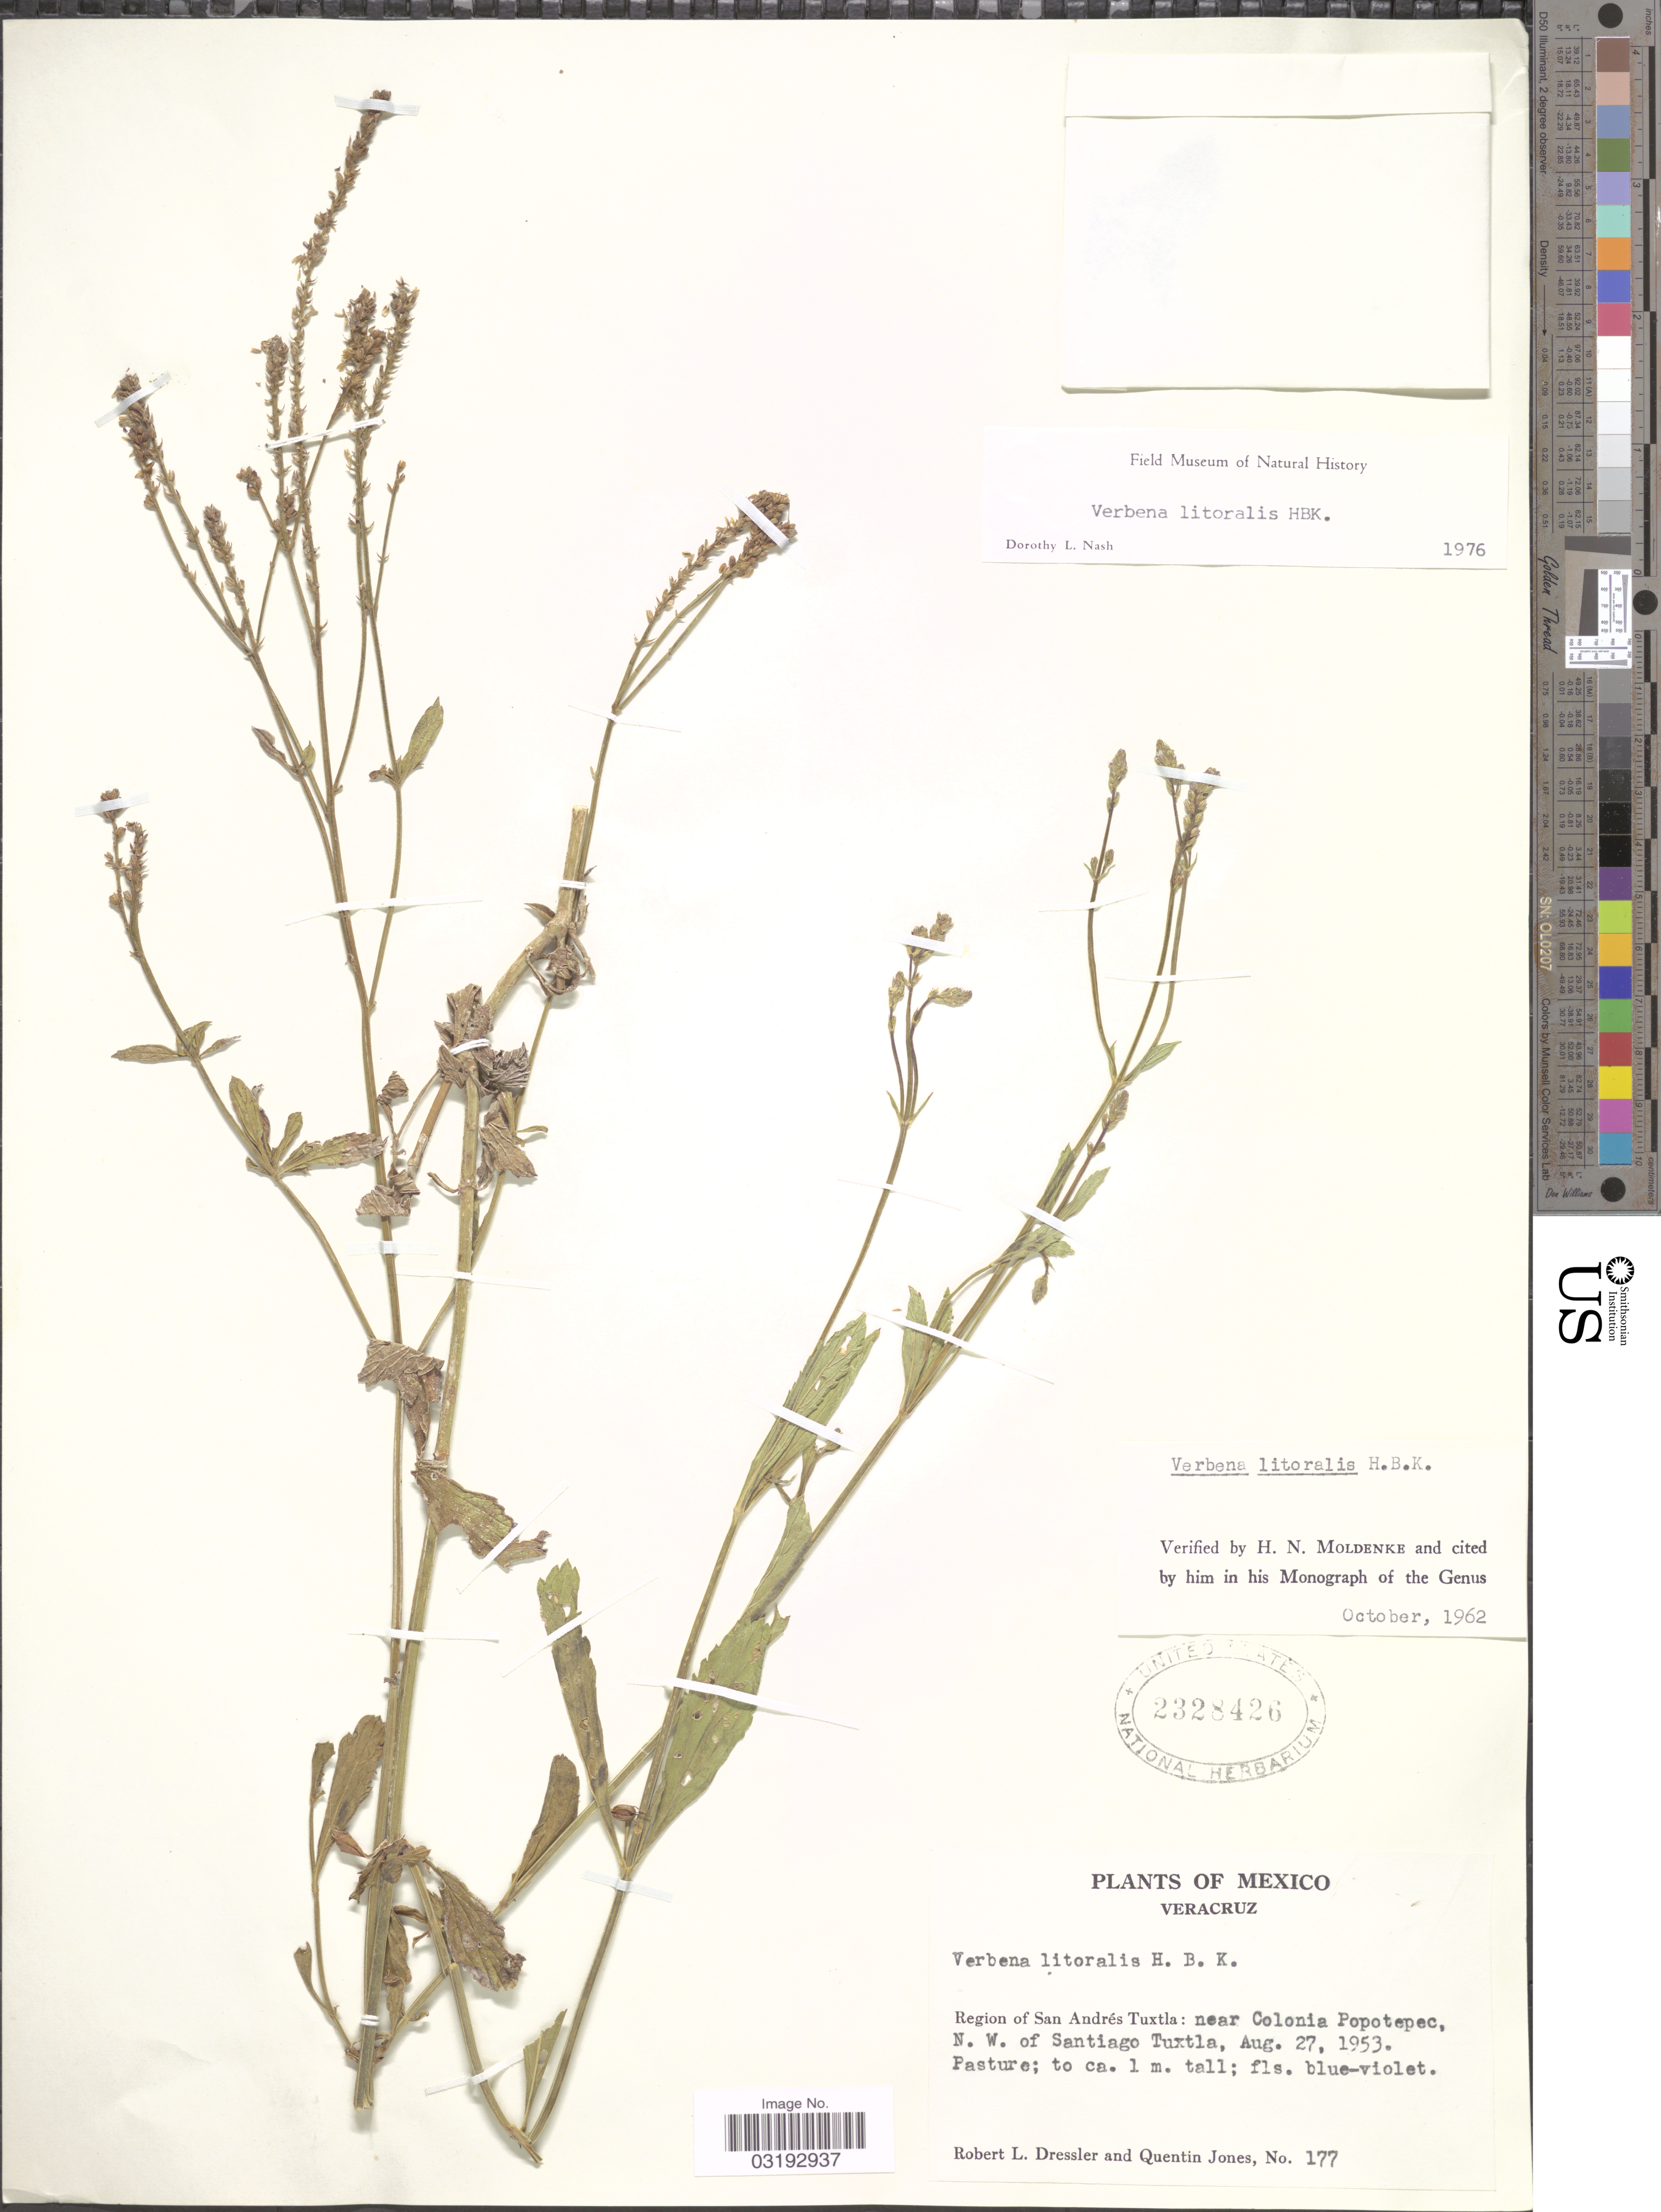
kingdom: Plantae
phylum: Tracheophyta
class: Magnoliopsida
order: Lamiales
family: Verbenaceae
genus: Verbena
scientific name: Verbena litoralis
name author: Kunth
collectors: R. Dressler & Q. Jones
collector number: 177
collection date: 1953-08-27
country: Mexico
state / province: Veracruz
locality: Veracruz. Region of San Andrés Tuxtla: near Colonia Popotepec, N. W. of Santiago Tuxtla.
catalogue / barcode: US 2328426